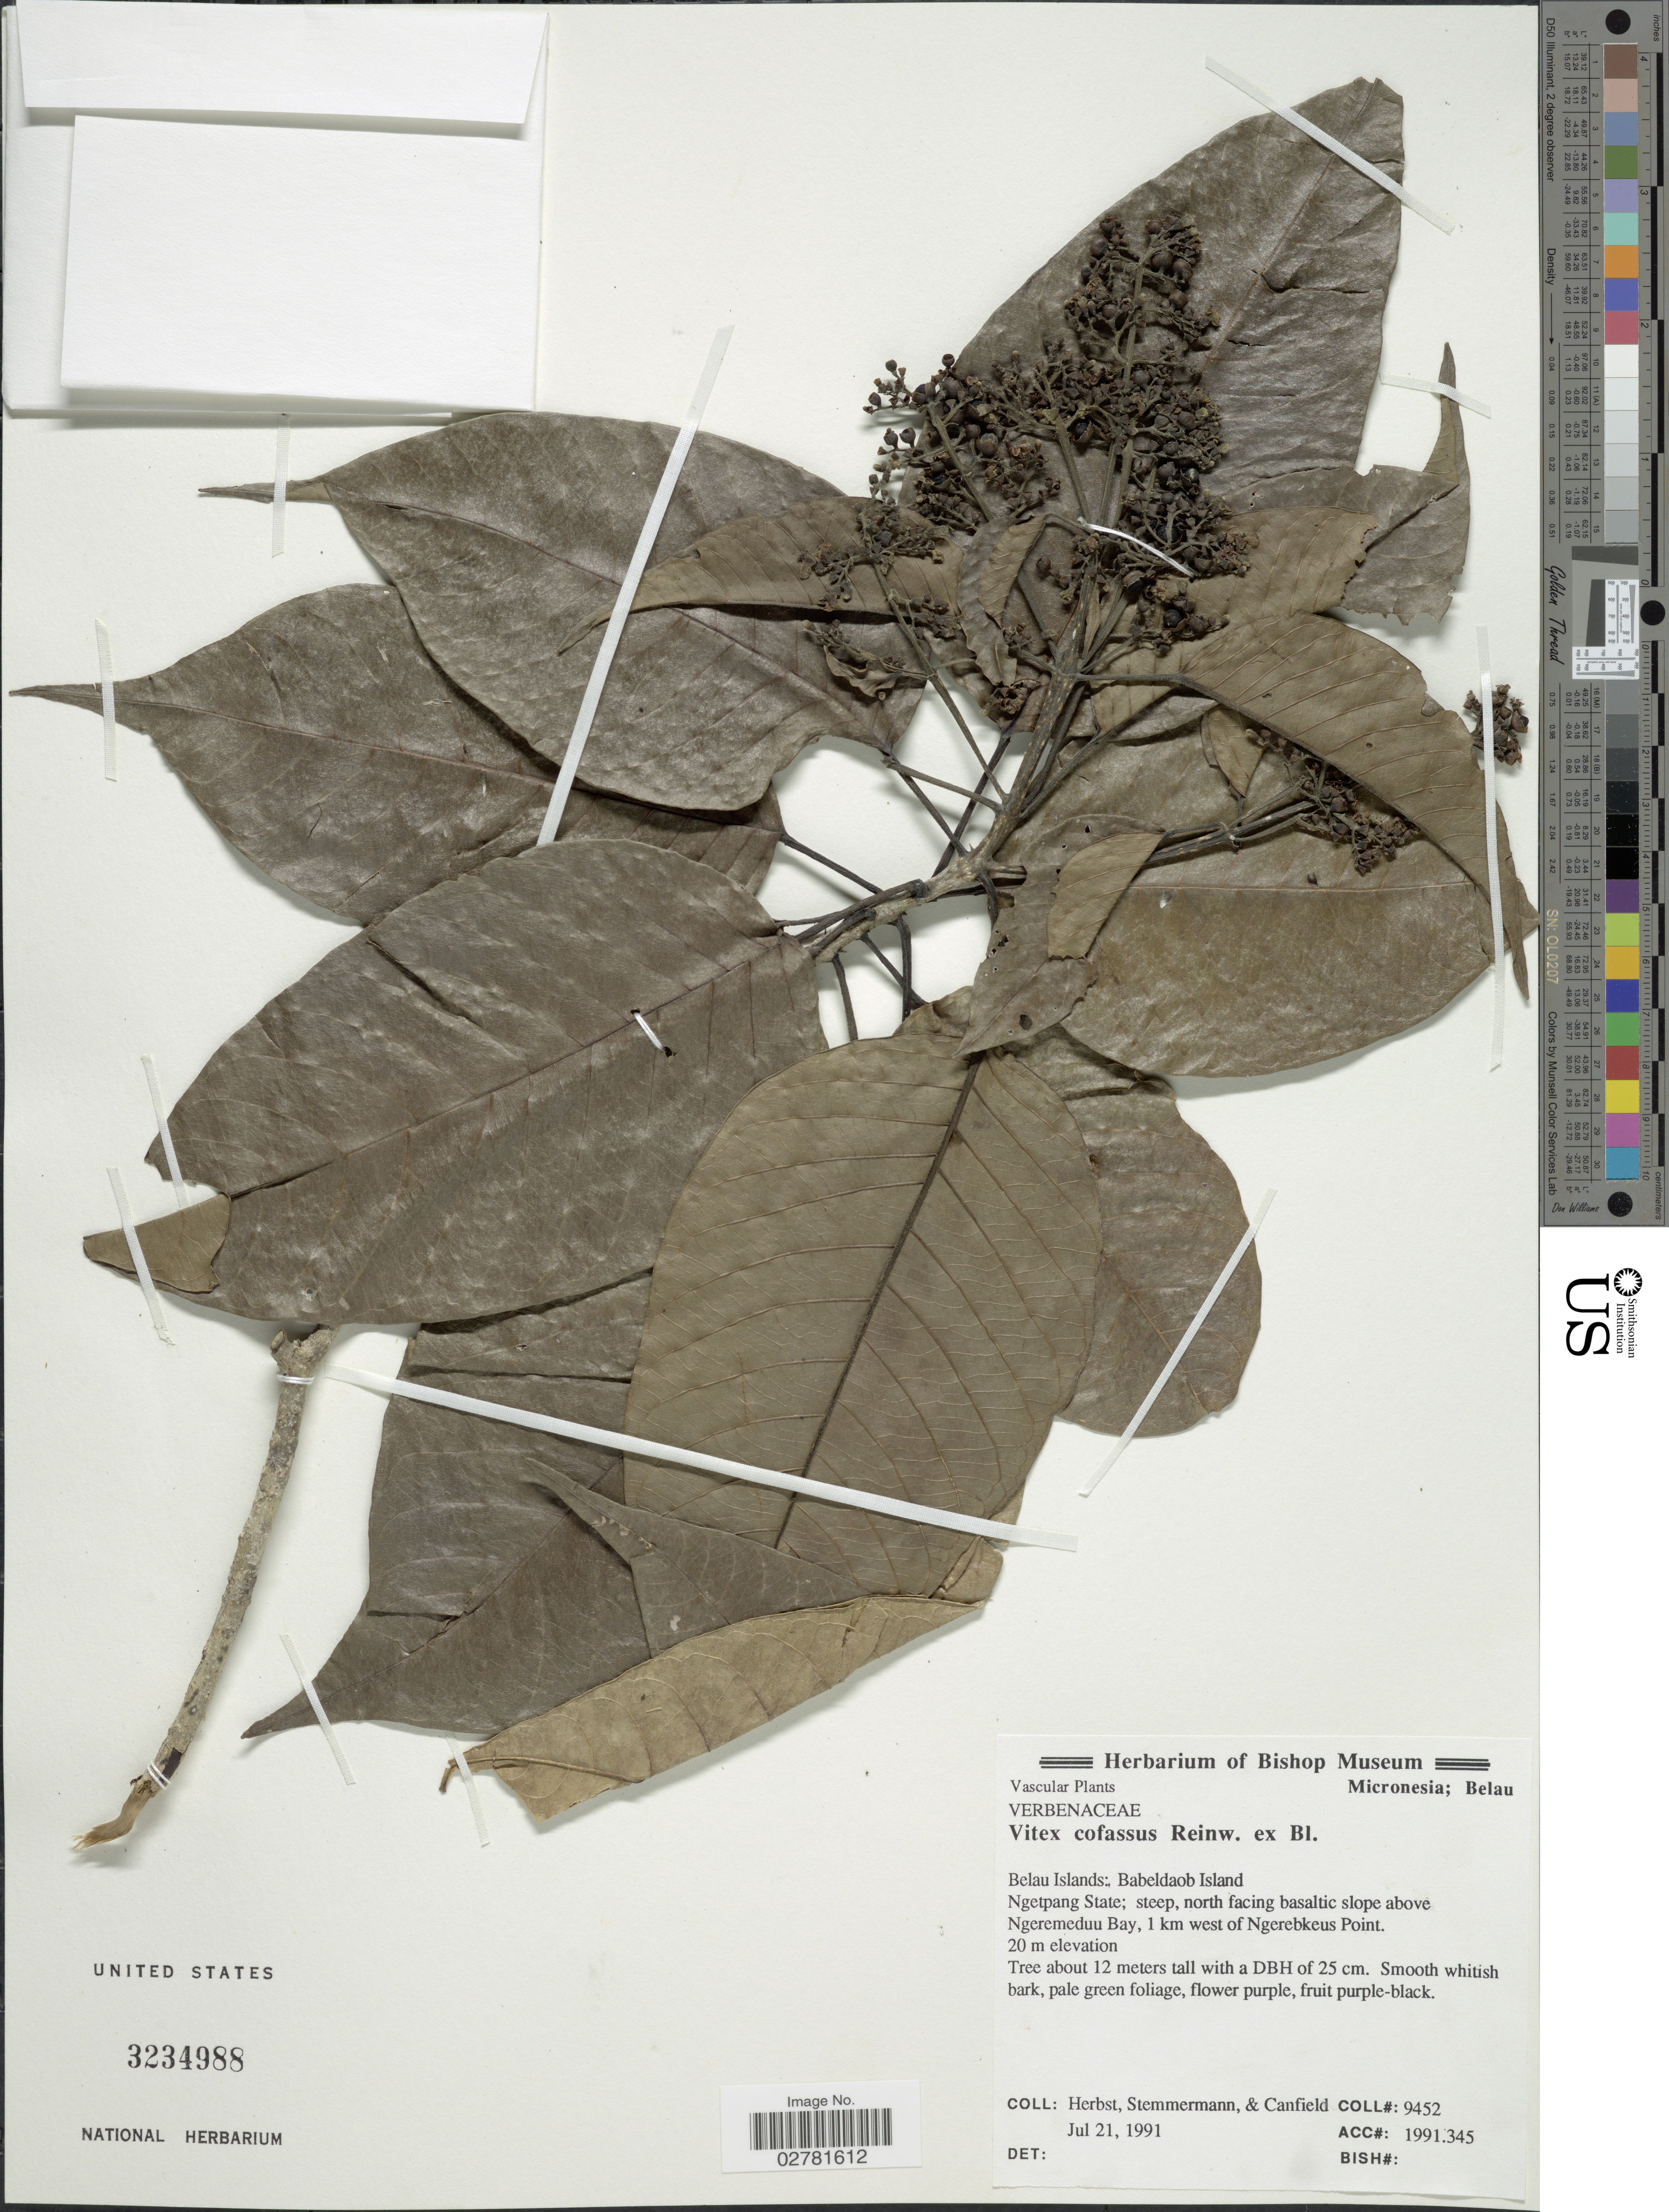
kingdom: Plantae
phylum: Tracheophyta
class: Magnoliopsida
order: Lamiales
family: Lamiaceae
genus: Vitex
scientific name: Vitex cofassus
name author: Reinw. ex Blume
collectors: -. Herbst, -. Stemmermann & -. Canfield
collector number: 9452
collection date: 1991-07-21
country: Palau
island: Babeldaob [Babelthuap]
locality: Belau Islands: Babeldaob Island. Ngetpang State; steep, north facing basaltic slope above Ngeremeduu Bay, 1 km west of Ngerebkeus Point.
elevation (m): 20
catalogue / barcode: US 3234988